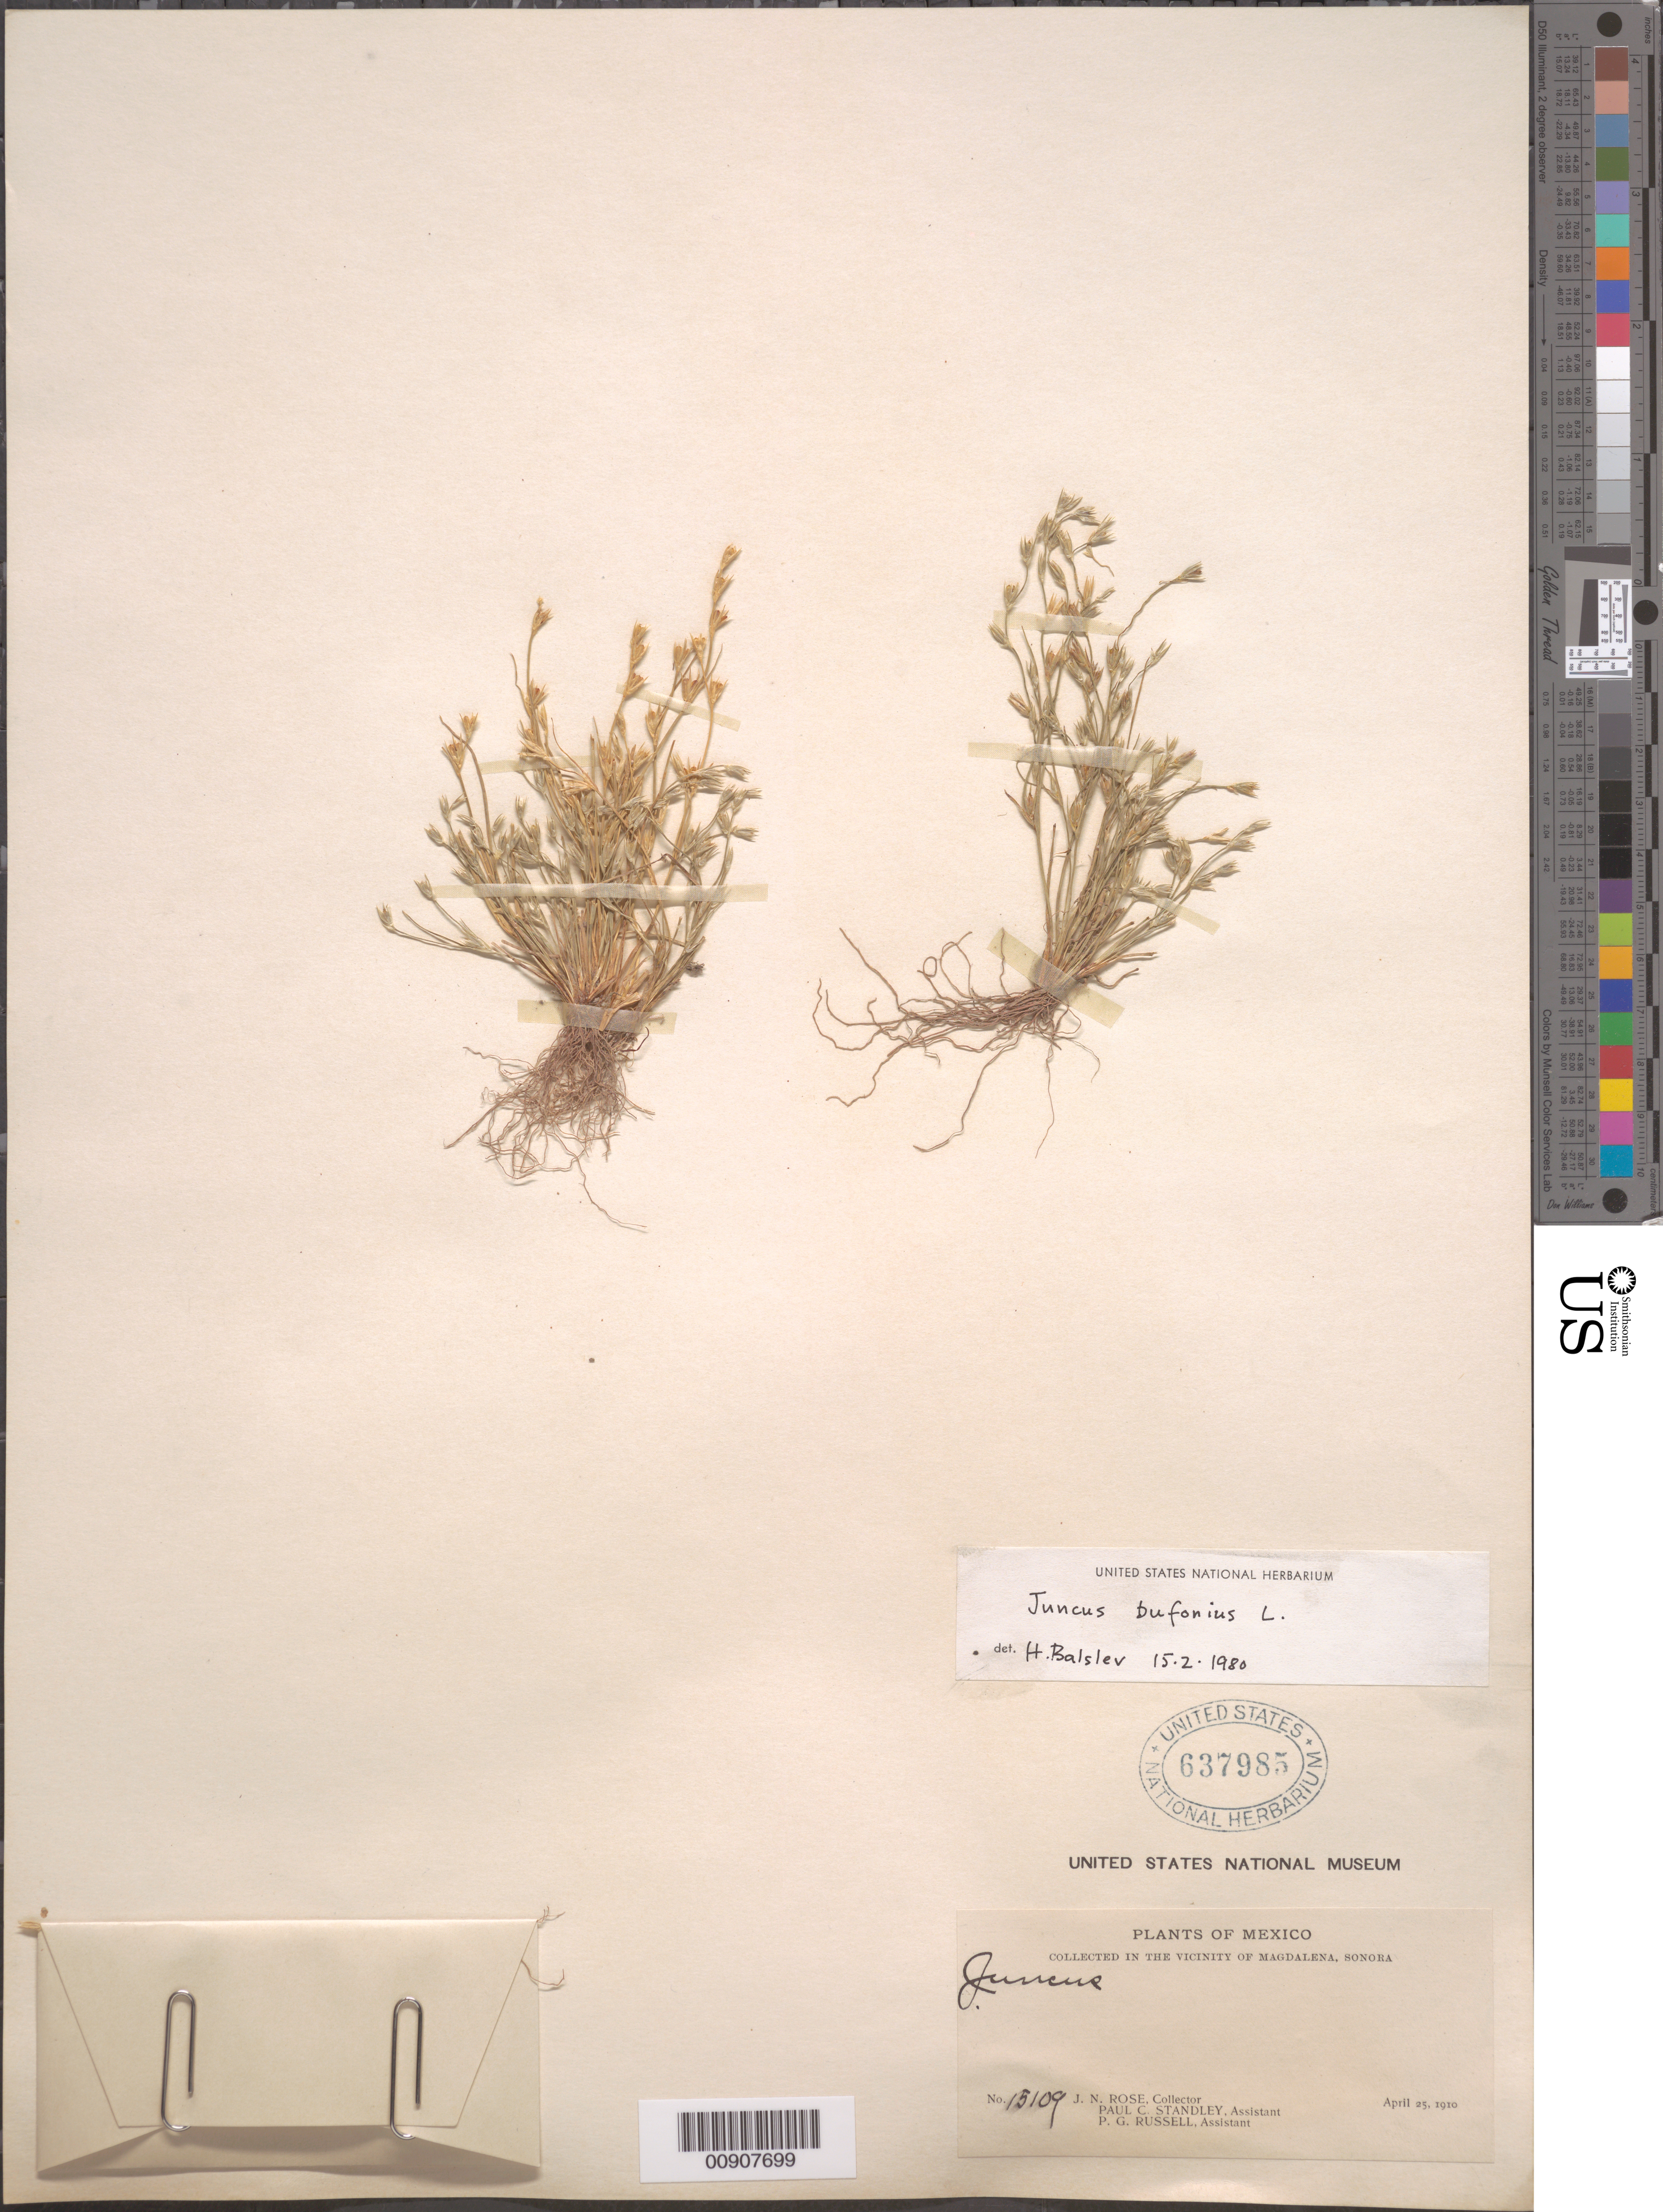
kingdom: Plantae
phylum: Tracheophyta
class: Liliopsida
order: Poales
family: Juncaceae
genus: Juncus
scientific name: Juncus bufonius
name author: L.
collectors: J. N. Rose, P. C. Standley & P. G. Russell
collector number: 15109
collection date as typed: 25 Apr 1910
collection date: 1910-04-25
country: Mexico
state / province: Sonora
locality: Vicinity of Magdalena, Sonora.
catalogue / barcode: US 637985